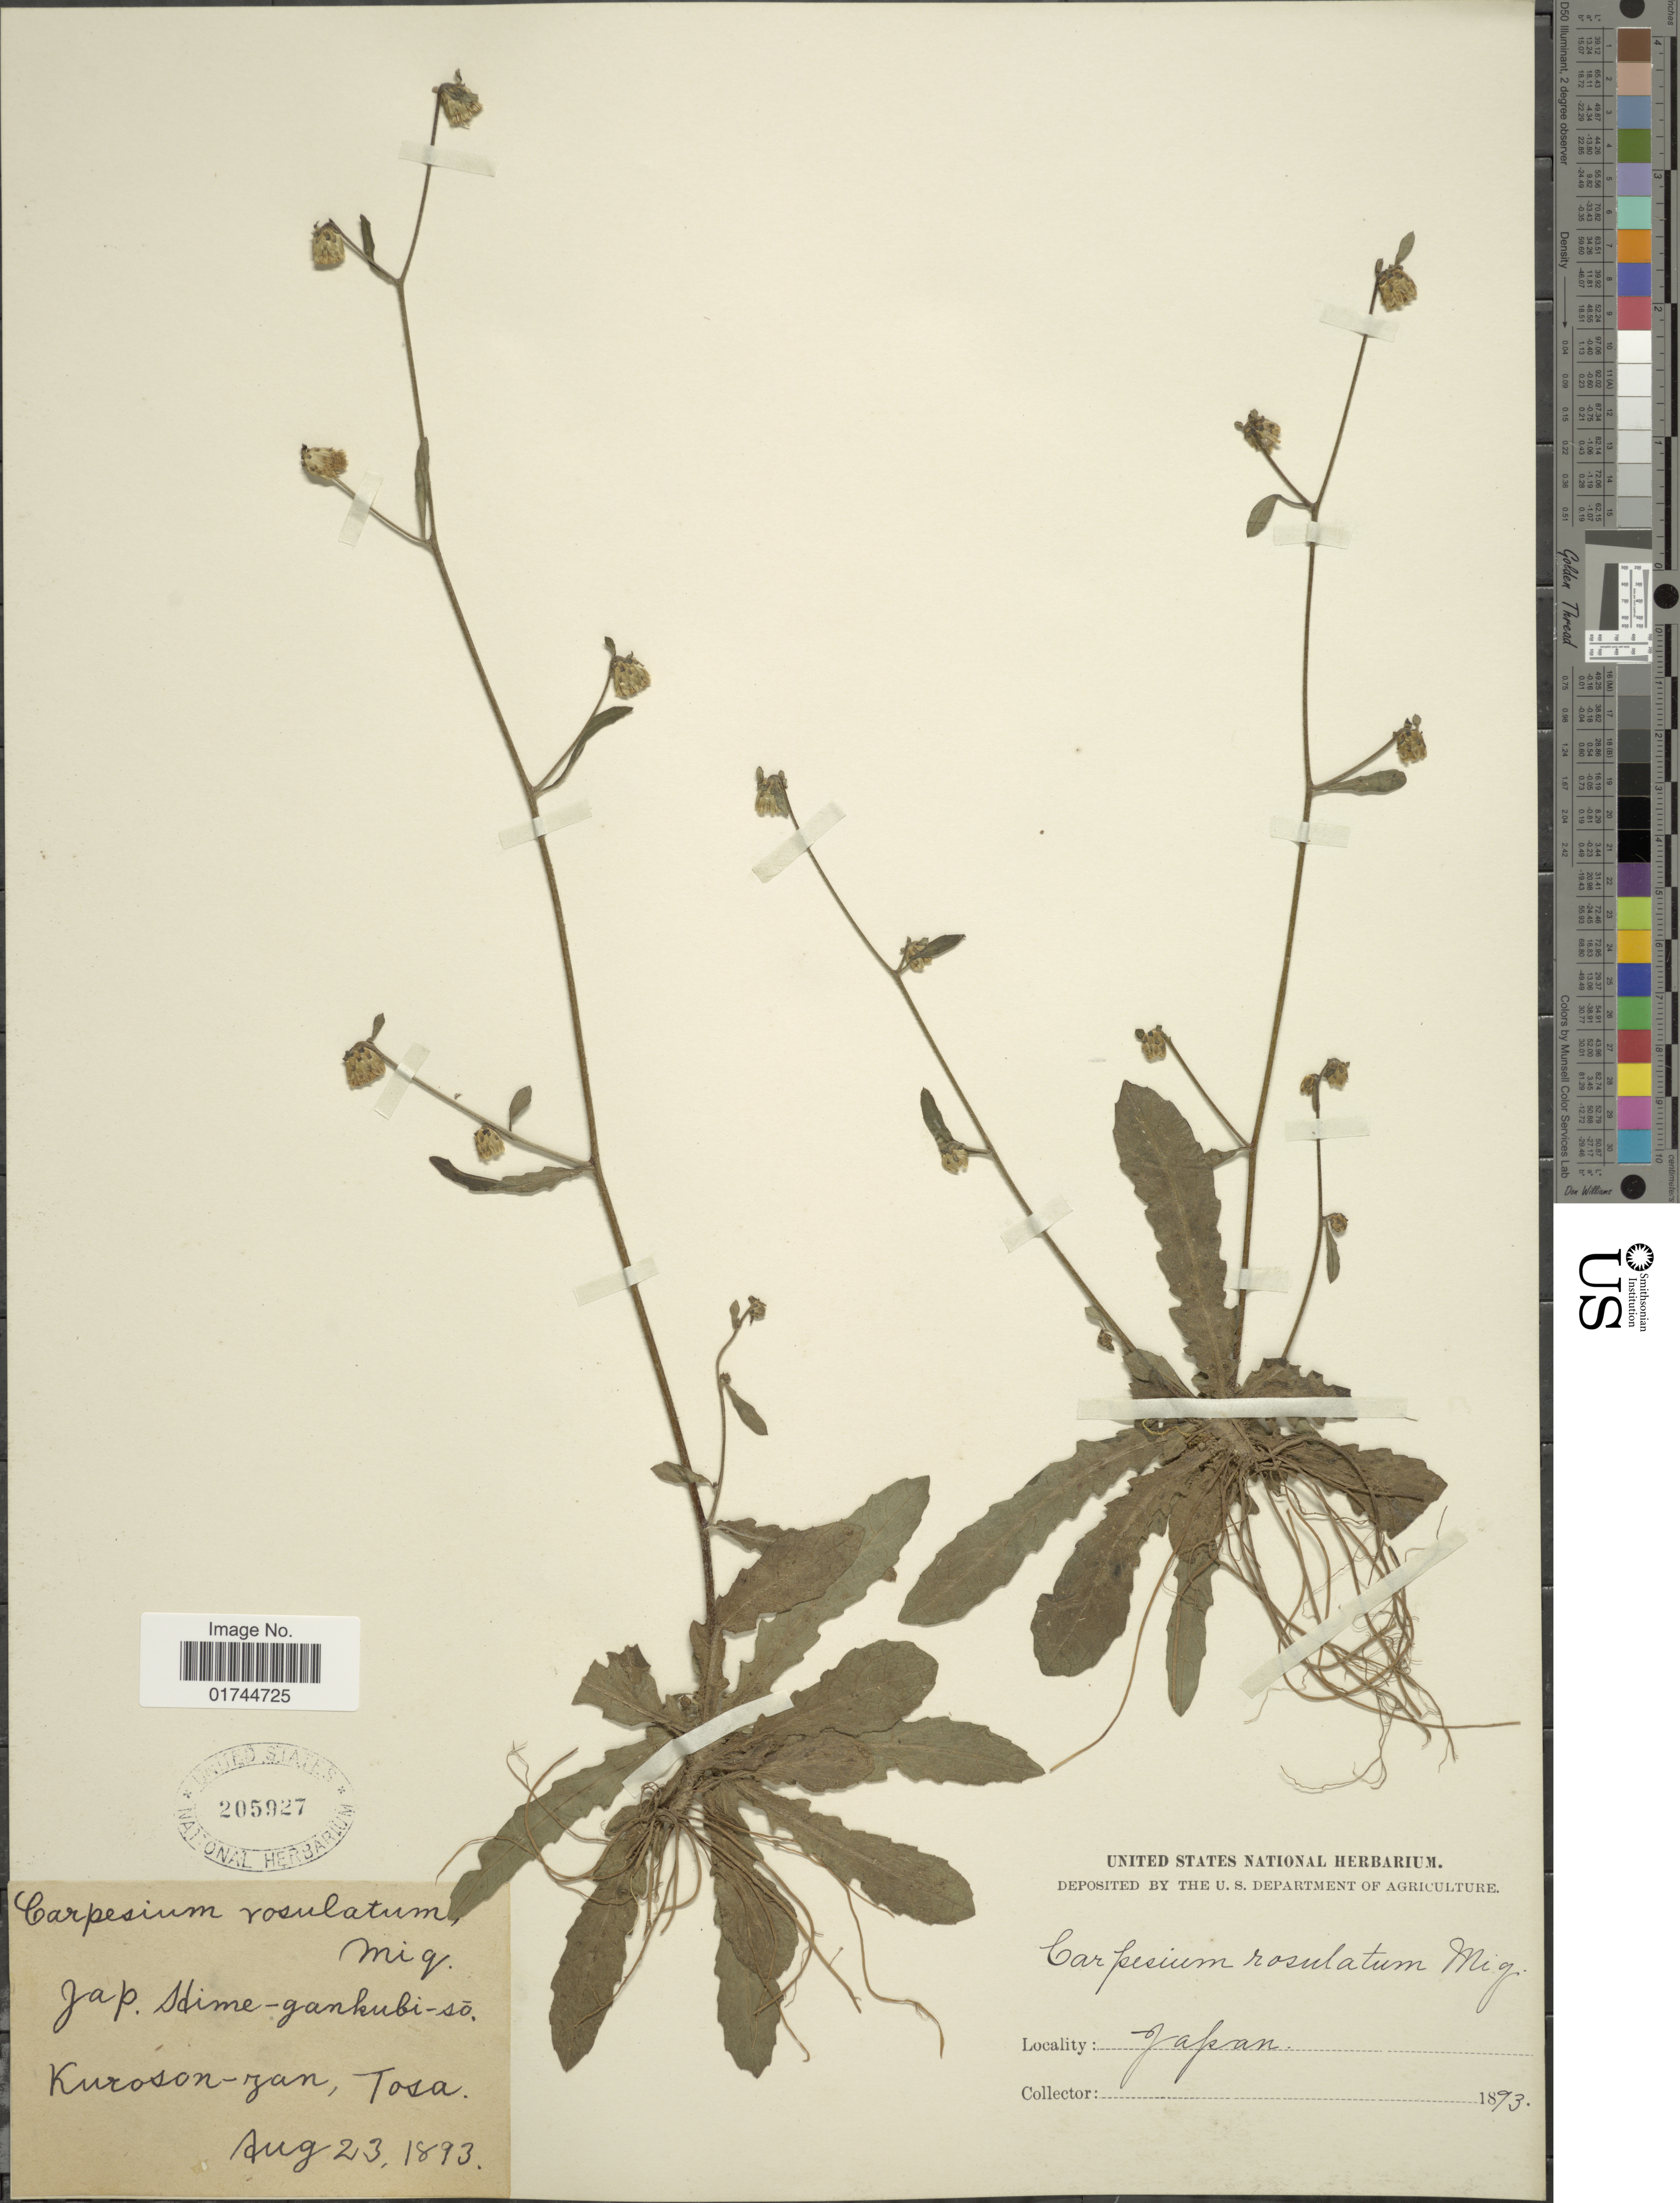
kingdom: Plantae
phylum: Tracheophyta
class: Magnoliopsida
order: Asterales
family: Asteraceae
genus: Carpesium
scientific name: Carpesium rosulatum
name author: Miq.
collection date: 1893-08-23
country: Japan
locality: Kuroson-zan, Tosa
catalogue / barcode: US 205927